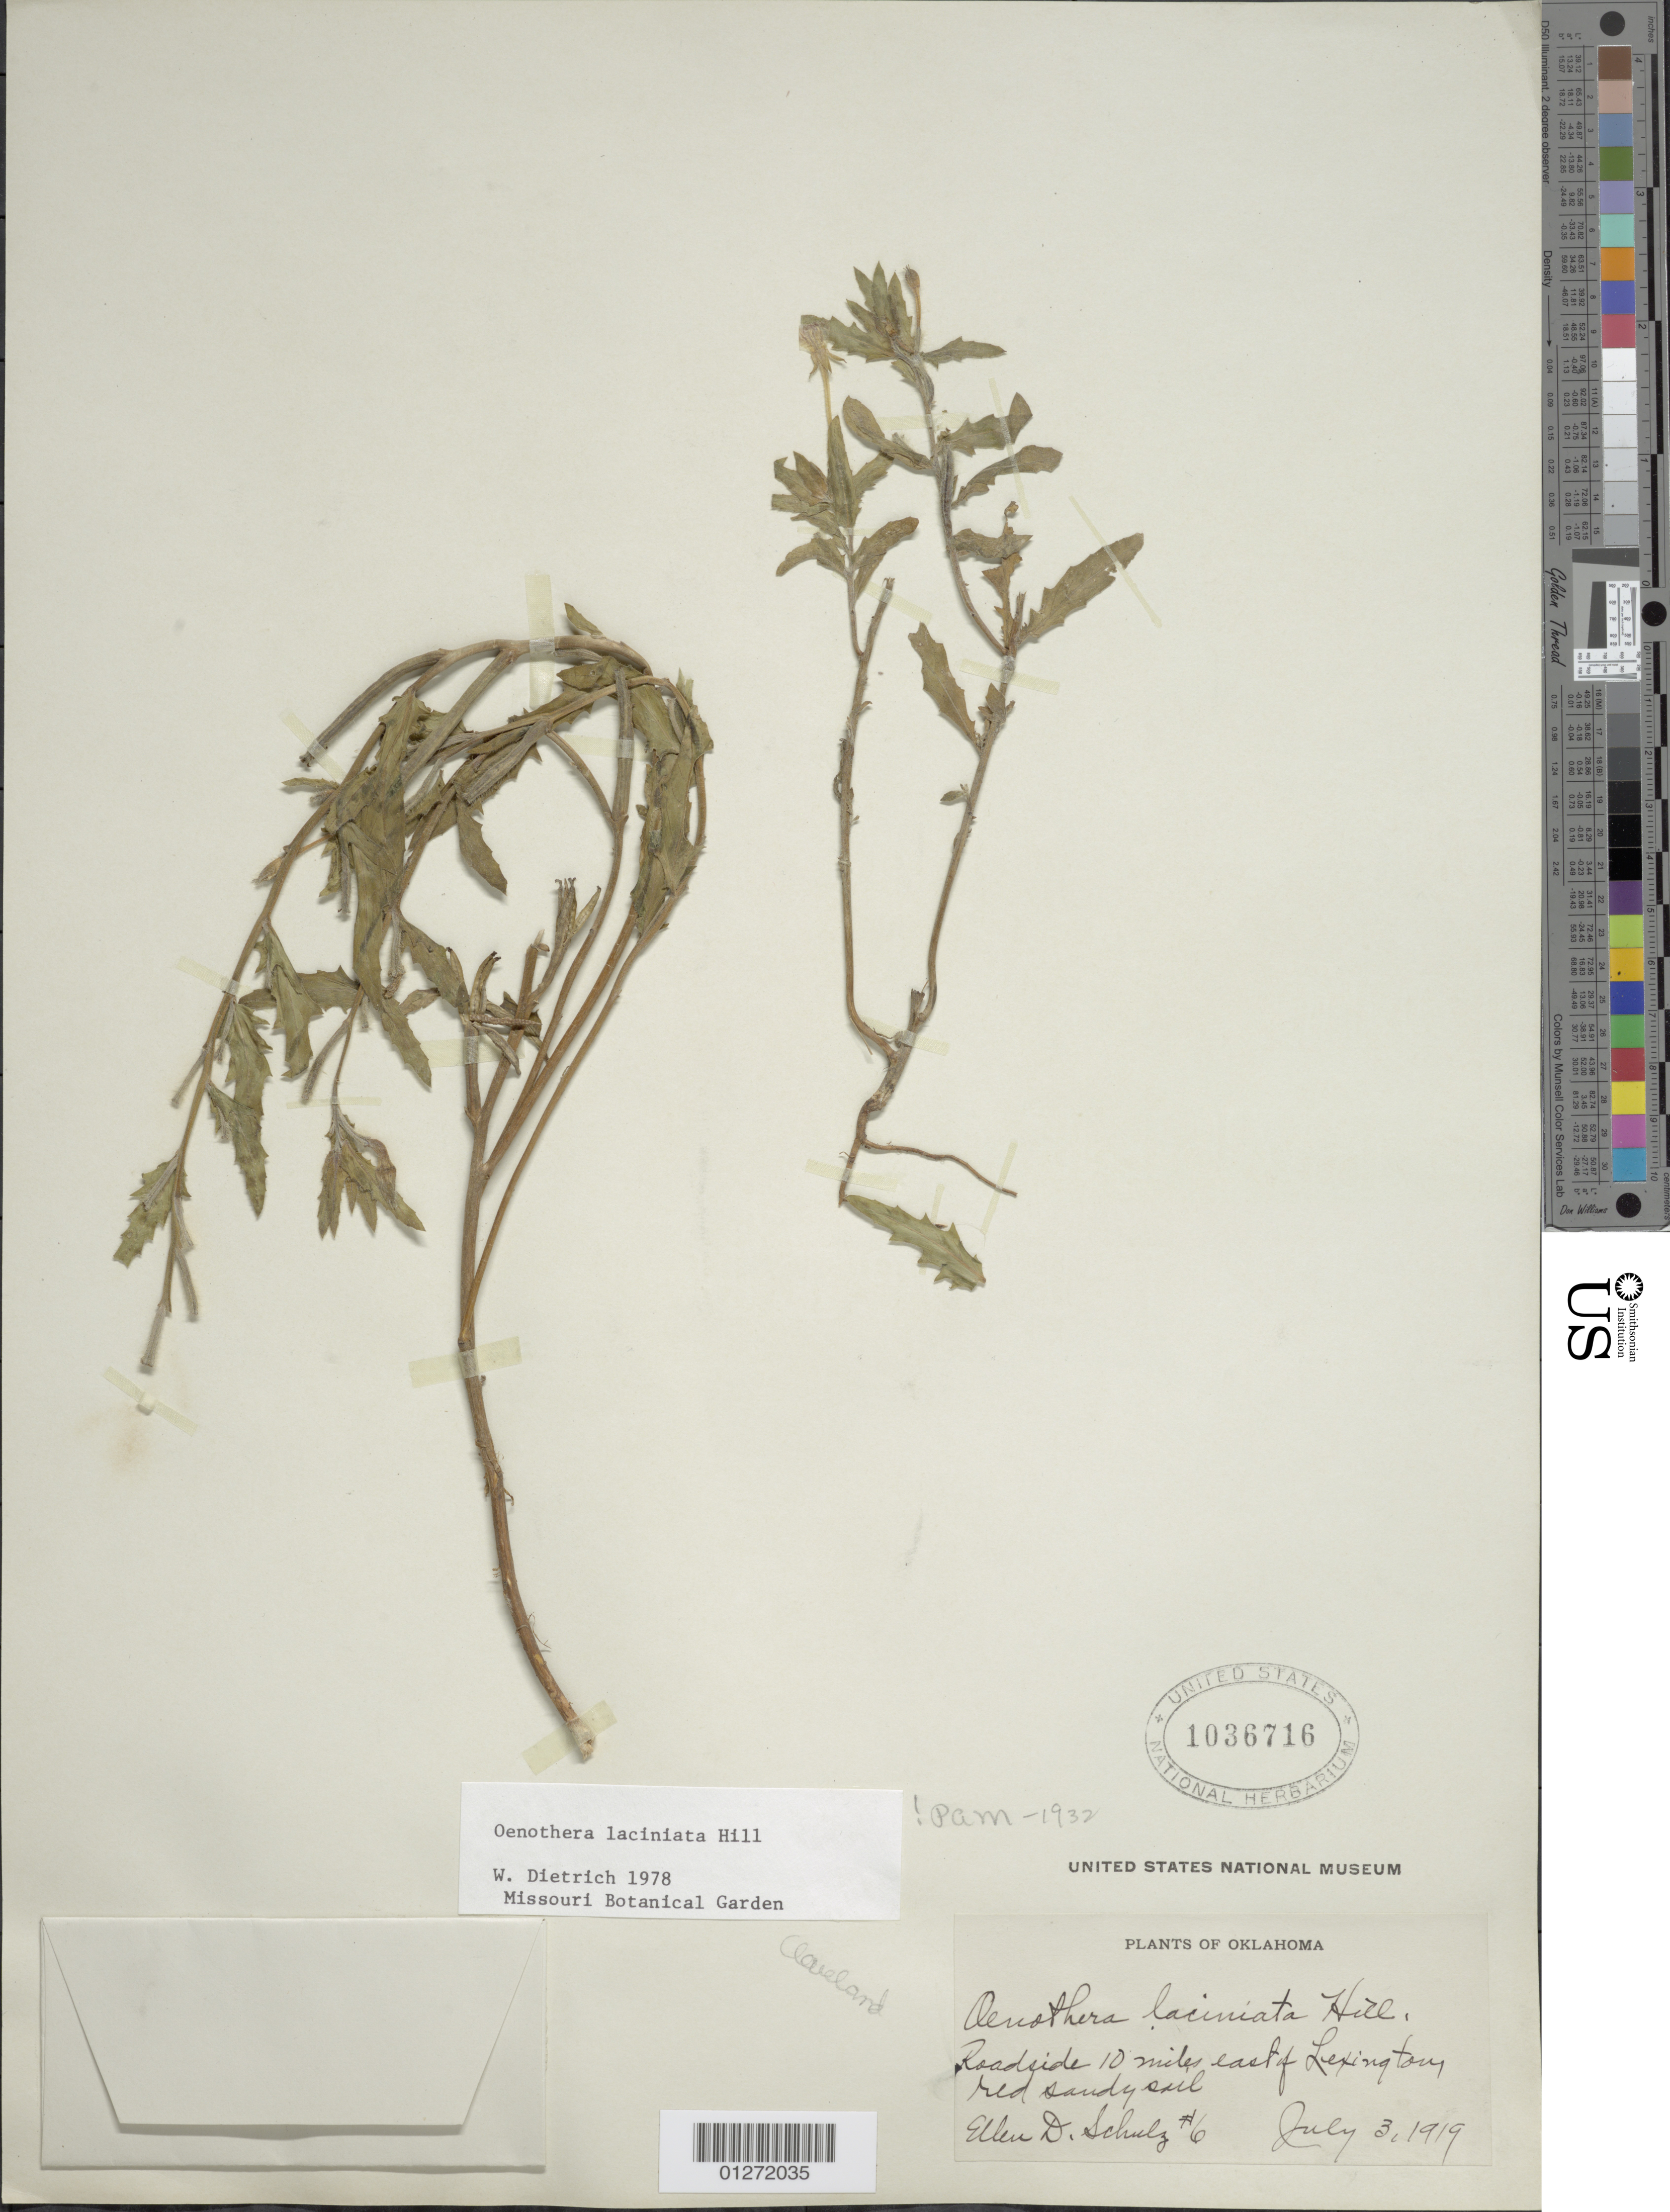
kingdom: Plantae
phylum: Tracheophyta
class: Magnoliopsida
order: Myrtales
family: Onagraceae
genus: Oenothera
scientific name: Oenothera laciniata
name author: Hill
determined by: Dietrich, W.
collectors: E. D. Schulz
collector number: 6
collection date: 1919-07-03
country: United States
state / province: Oklahoma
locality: Roadside 10 mi E of Lexington.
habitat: Red sandy soil.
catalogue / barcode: US 1036716